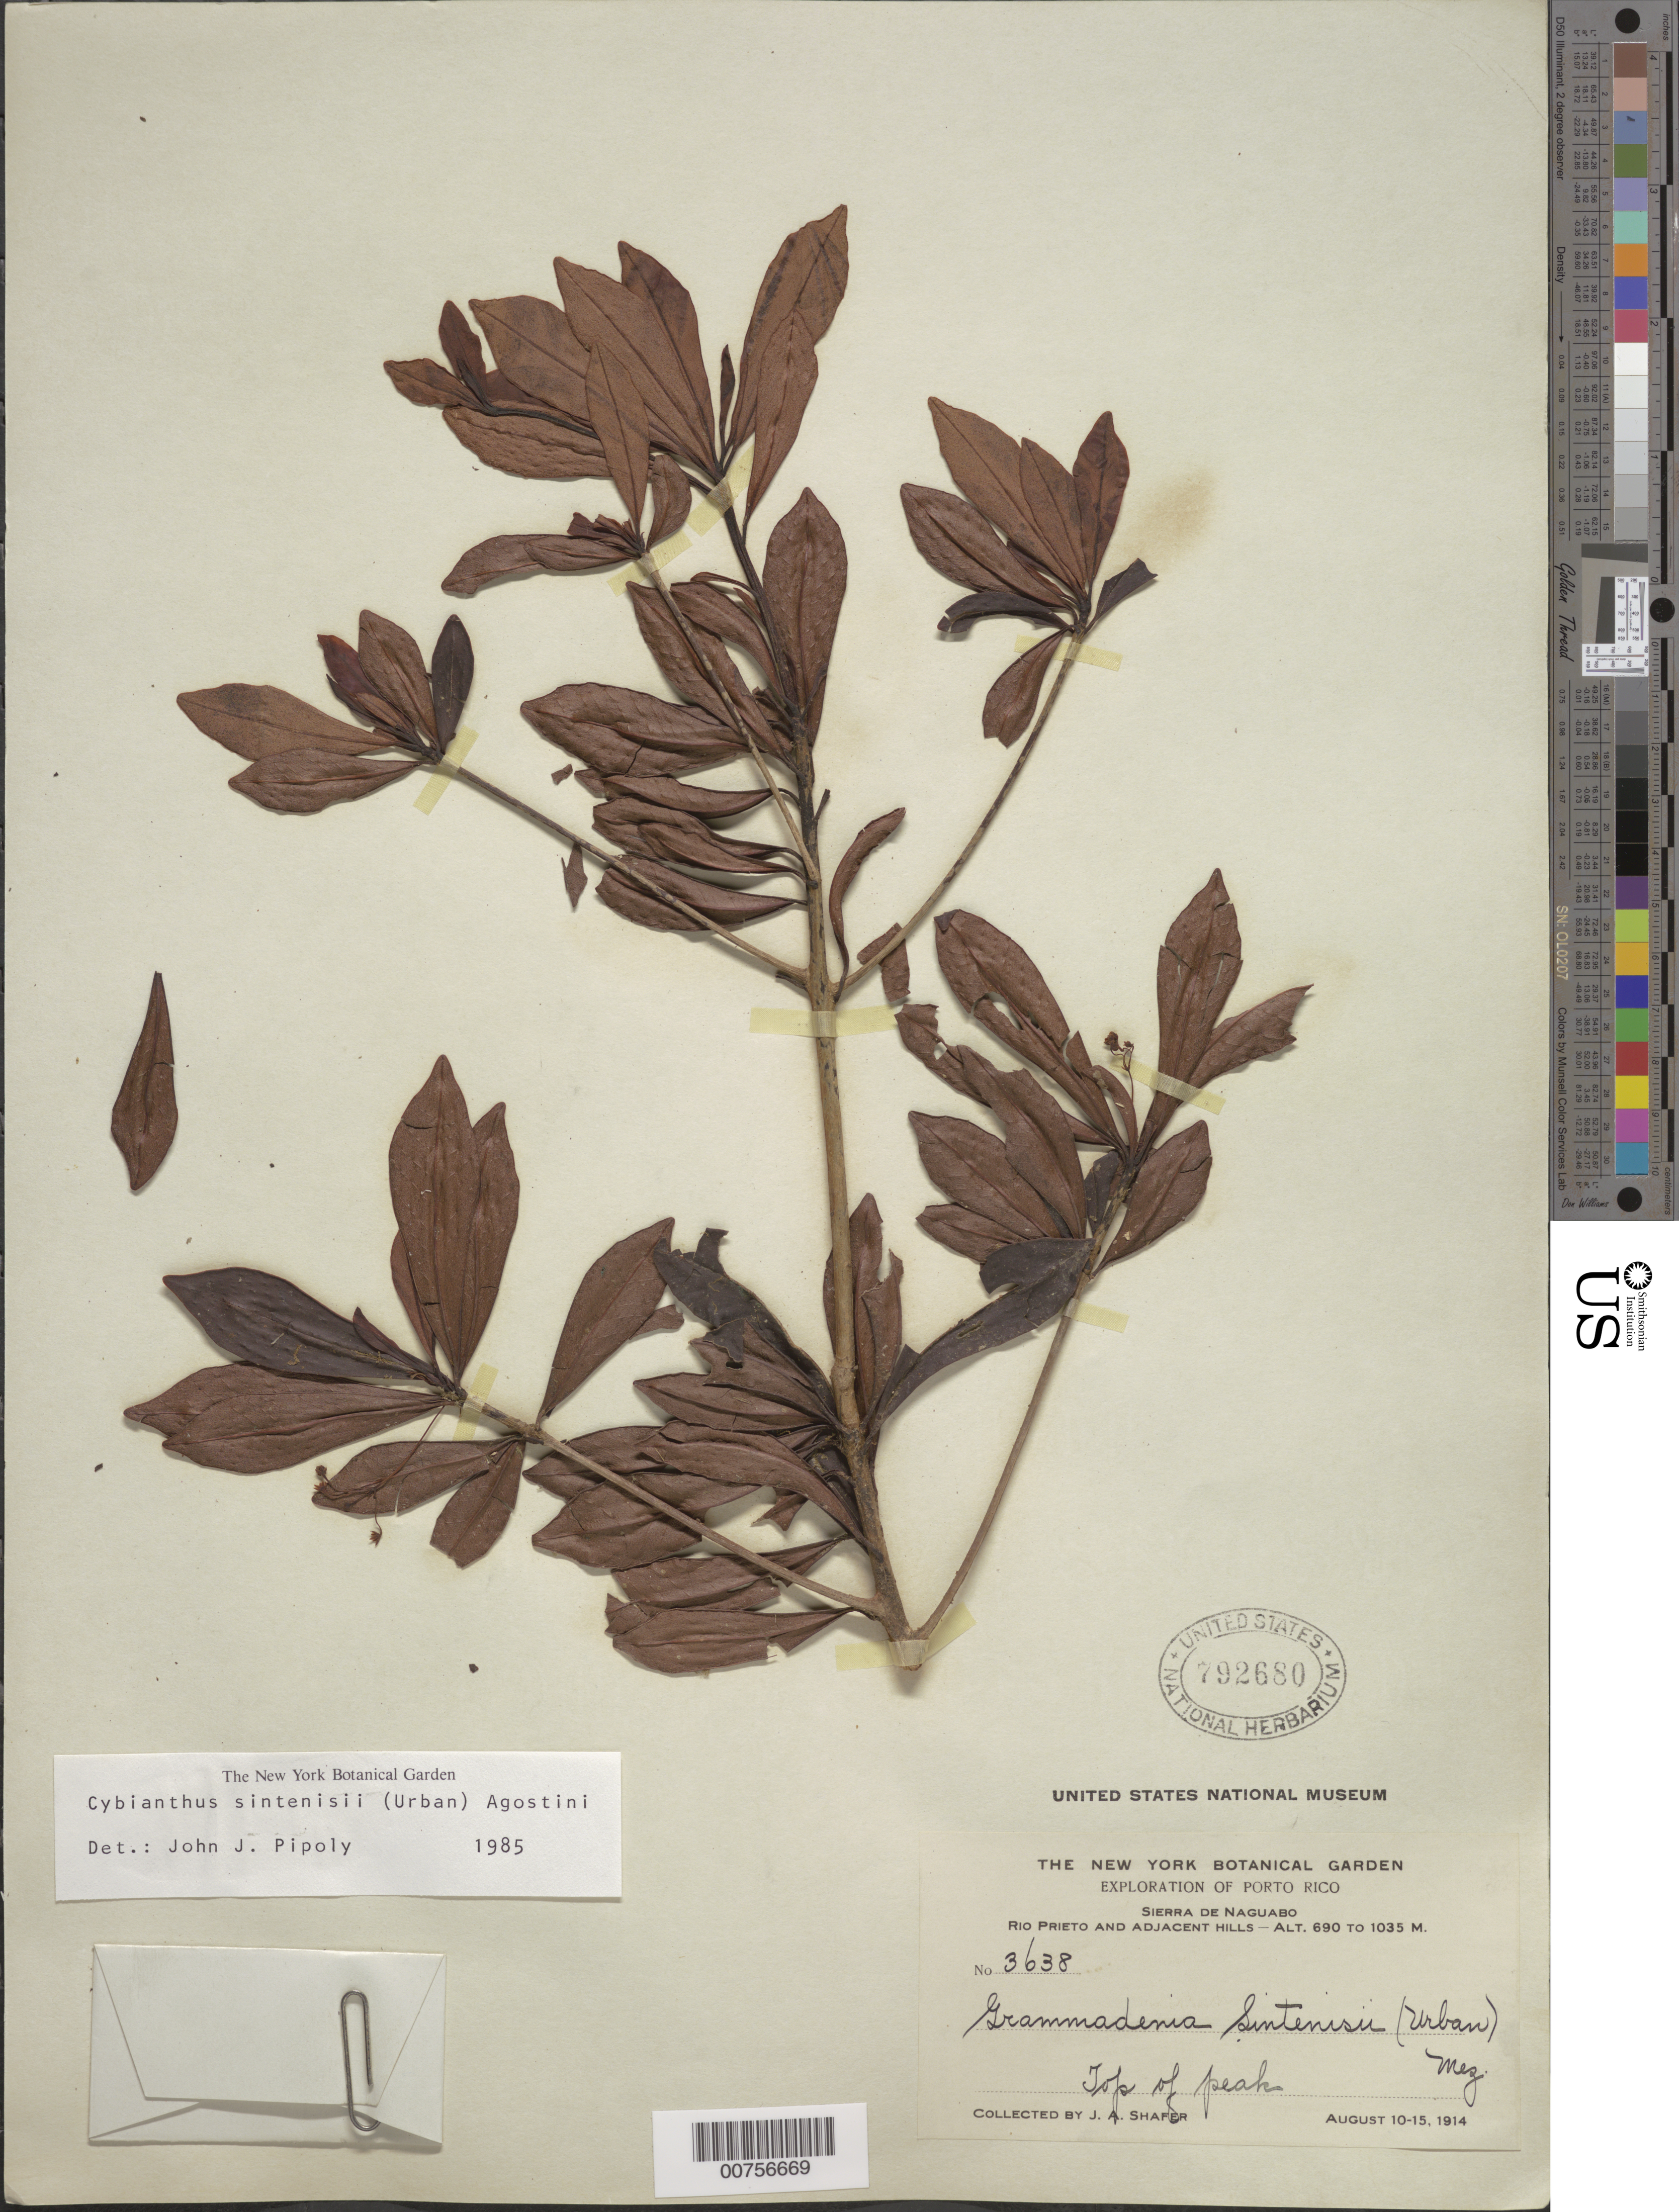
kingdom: Plantae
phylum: Tracheophyta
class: Magnoliopsida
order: Ericales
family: Primulaceae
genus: Cybianthus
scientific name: Cybianthus sintenisii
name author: (Urb.) G. Agostini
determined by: Pipoly, J. J., III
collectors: J. A. Shafer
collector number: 3638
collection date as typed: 10 Aug 1914 to 15 Aug 1914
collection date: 1914-08-10/1914-08-15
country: Puerto Rico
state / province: Naguabo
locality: Sierra de Naguabo. Río Prieto and adjacent hills. Top of peak.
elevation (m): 690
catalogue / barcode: US 792680